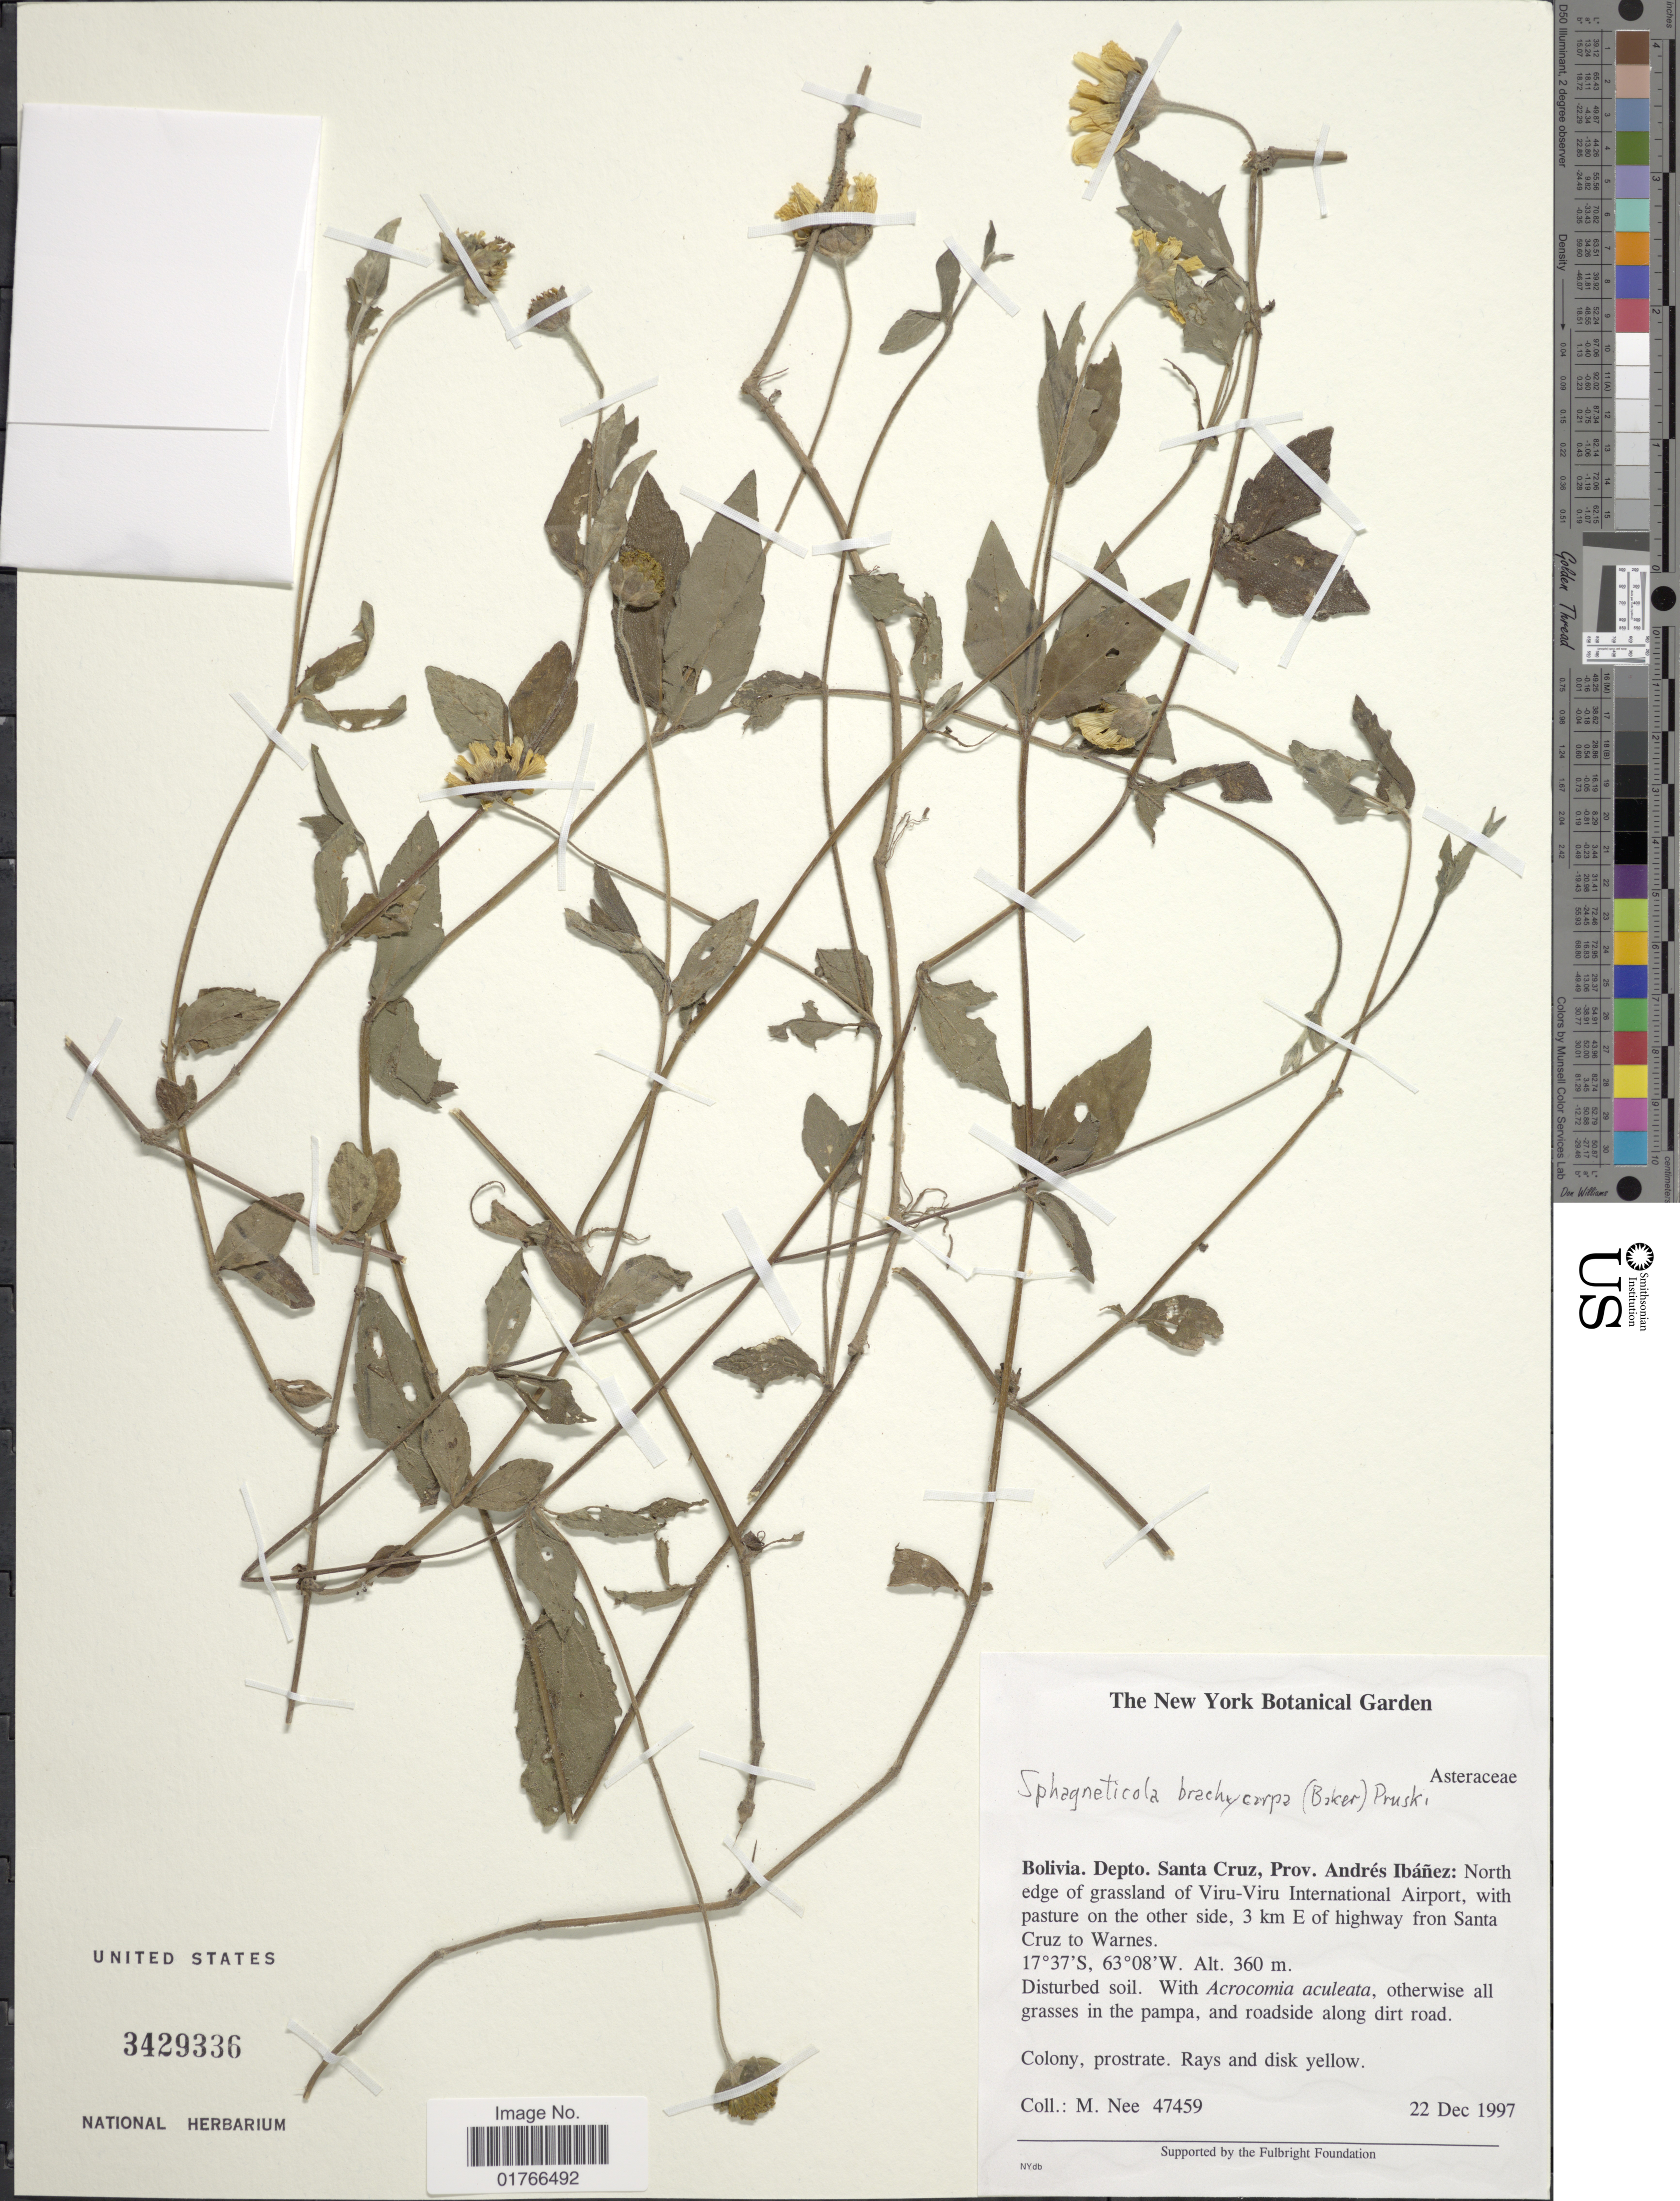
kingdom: Plantae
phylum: Tracheophyta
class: Magnoliopsida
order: Asterales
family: Asteraceae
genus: Sphagneticola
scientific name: Sphagneticola brachycarpa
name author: (Baker) Pruski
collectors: M. Nee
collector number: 47459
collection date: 1997-12-22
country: Bolivia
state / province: Santa Cruz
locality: Prov. Andres Ibanez, North edge of grassland of Viru-Viru International Airport, 3 km E of highway from Santa Cruz to Warnes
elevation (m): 360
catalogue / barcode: US 3429336